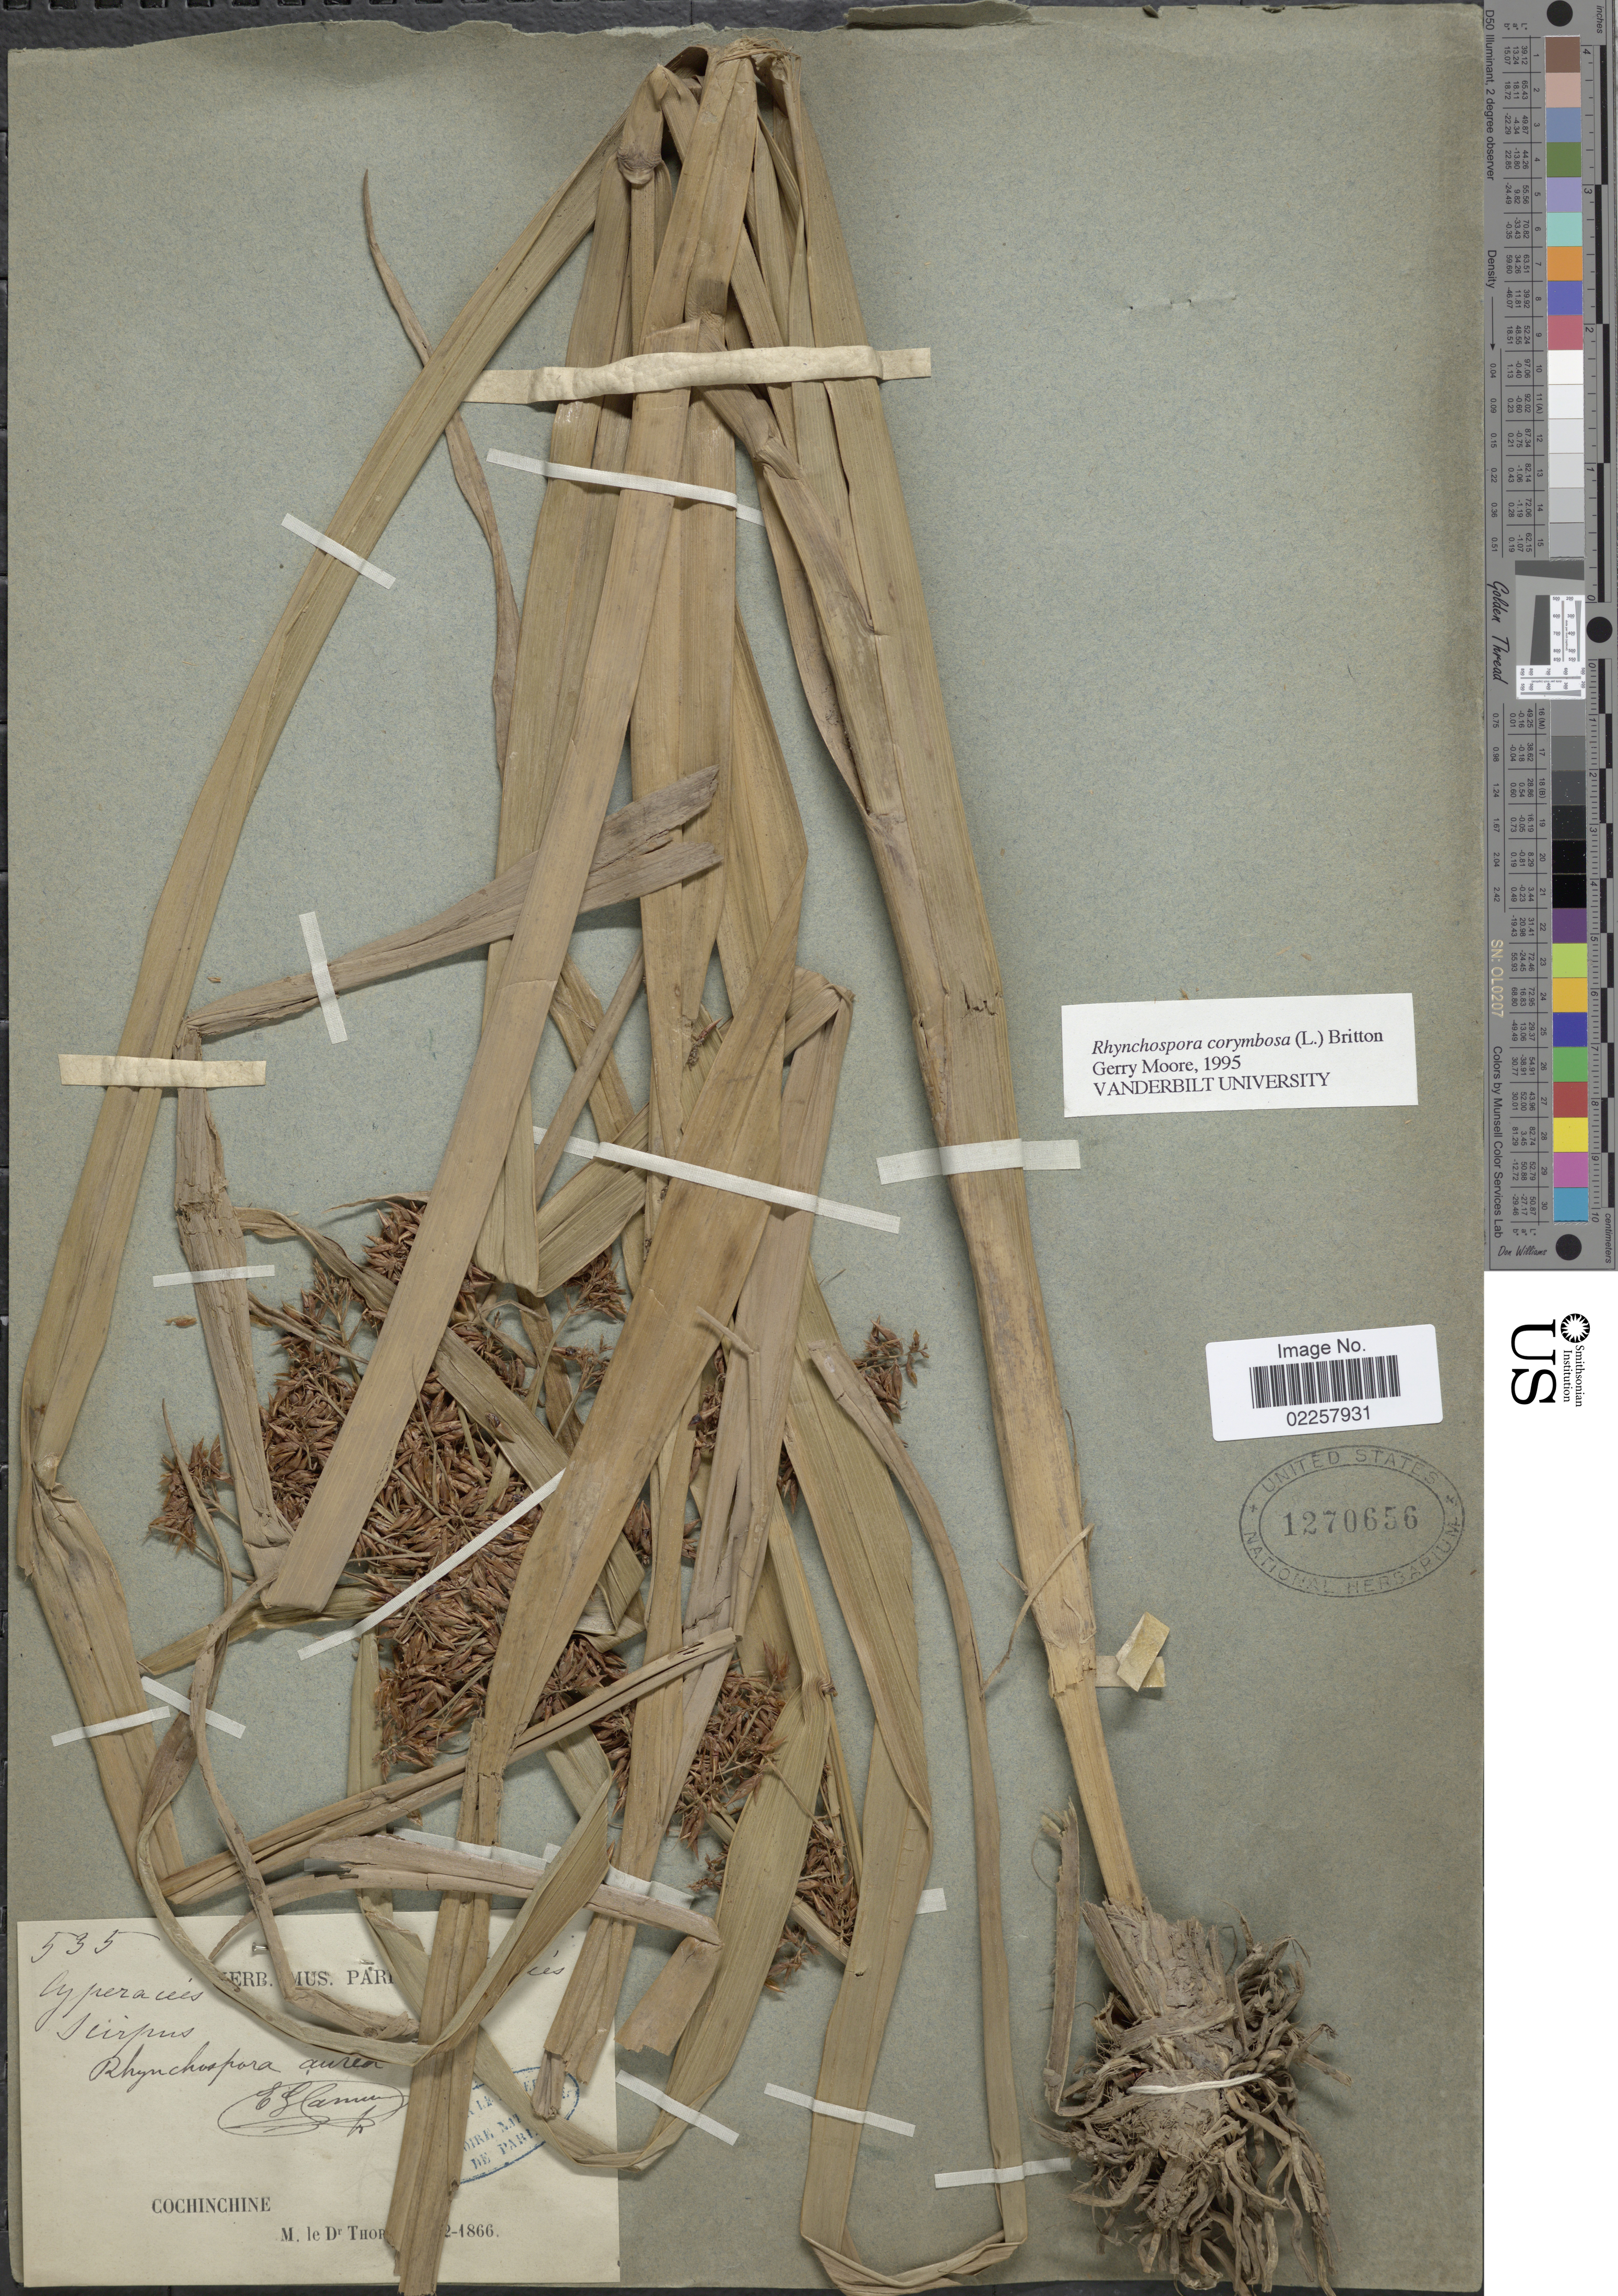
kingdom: Plantae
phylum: Tracheophyta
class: Liliopsida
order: Poales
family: Cyperaceae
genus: Rhynchospora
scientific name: Rhynchospora corymbosa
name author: (L.) Britton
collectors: C. Thorel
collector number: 535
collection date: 1862/1866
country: Vietnam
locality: Cochinchine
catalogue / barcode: US 1270656